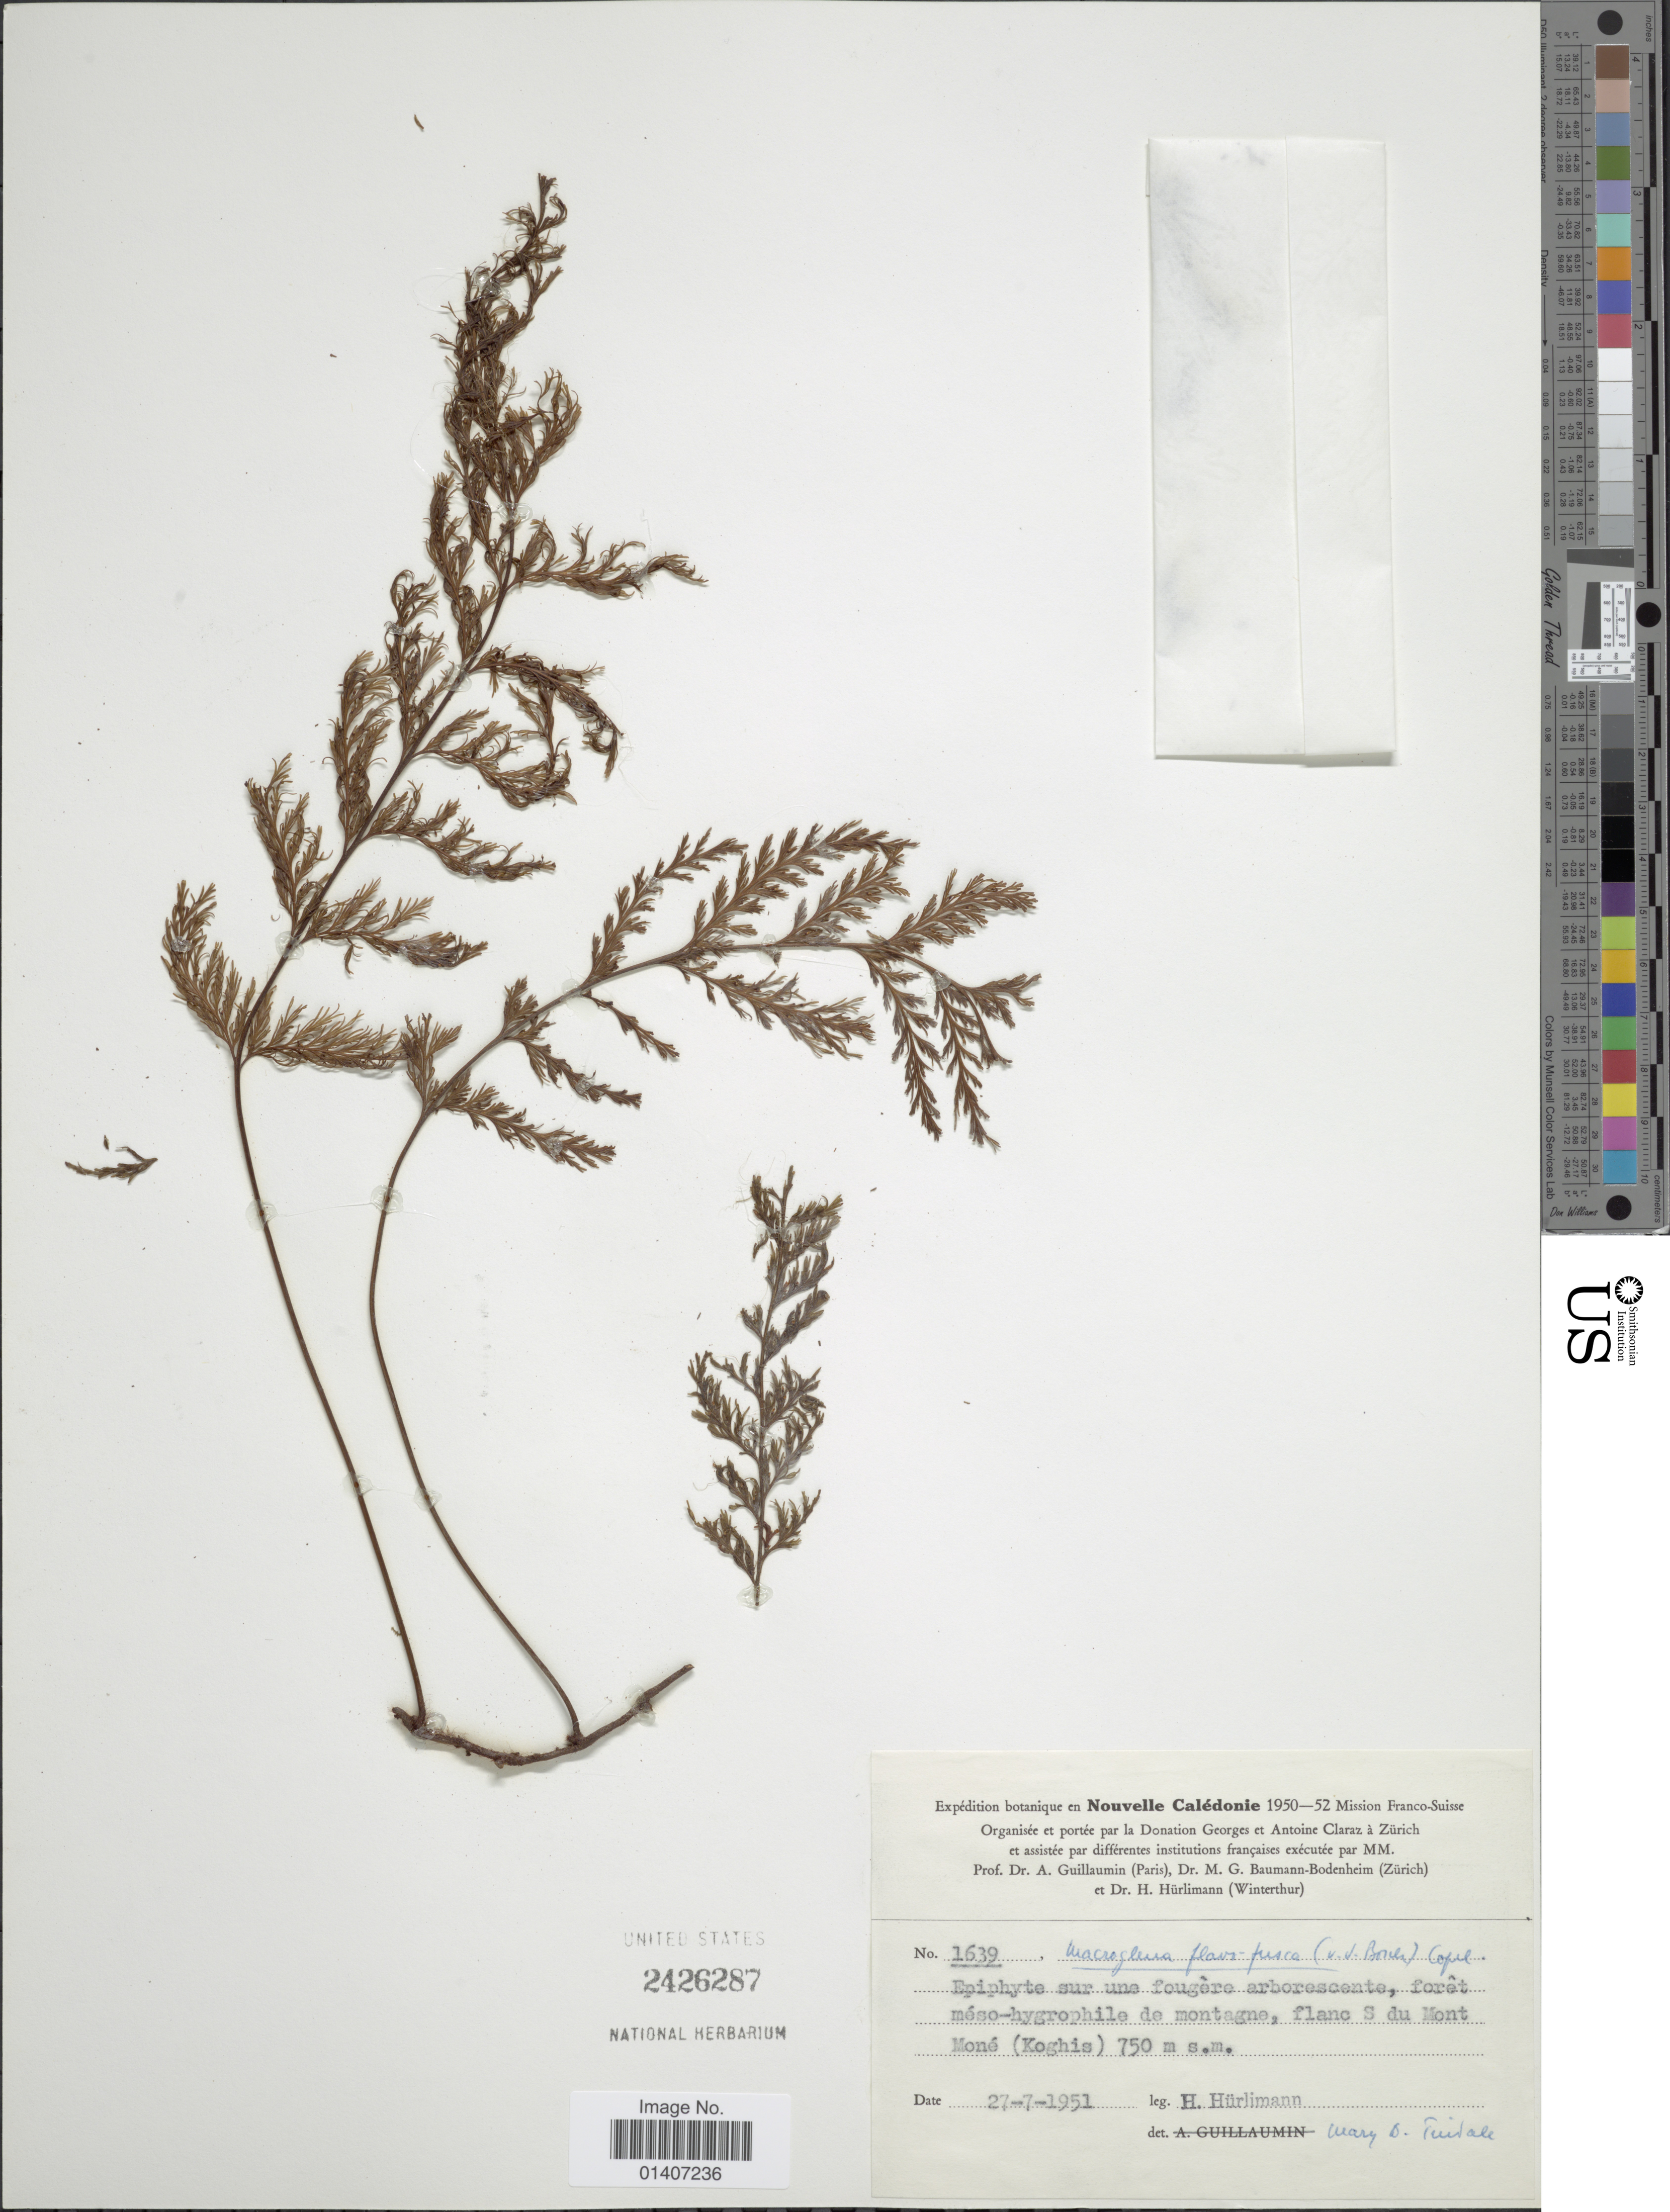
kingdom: Plantae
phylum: Tracheophyta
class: Polypodiopsida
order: Hymenophyllales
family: Hymenophyllaceae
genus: Abrodictyum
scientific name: Abrodictyum flavofuscum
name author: (Bosch) Ebihara & K. Iwats.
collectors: H. Hürlimann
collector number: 1639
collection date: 1951-07-27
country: New Caledonia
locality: Foret méso-hygrophile de montagne, flanc S du Mont Moné(Koghis)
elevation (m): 750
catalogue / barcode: US 2426287